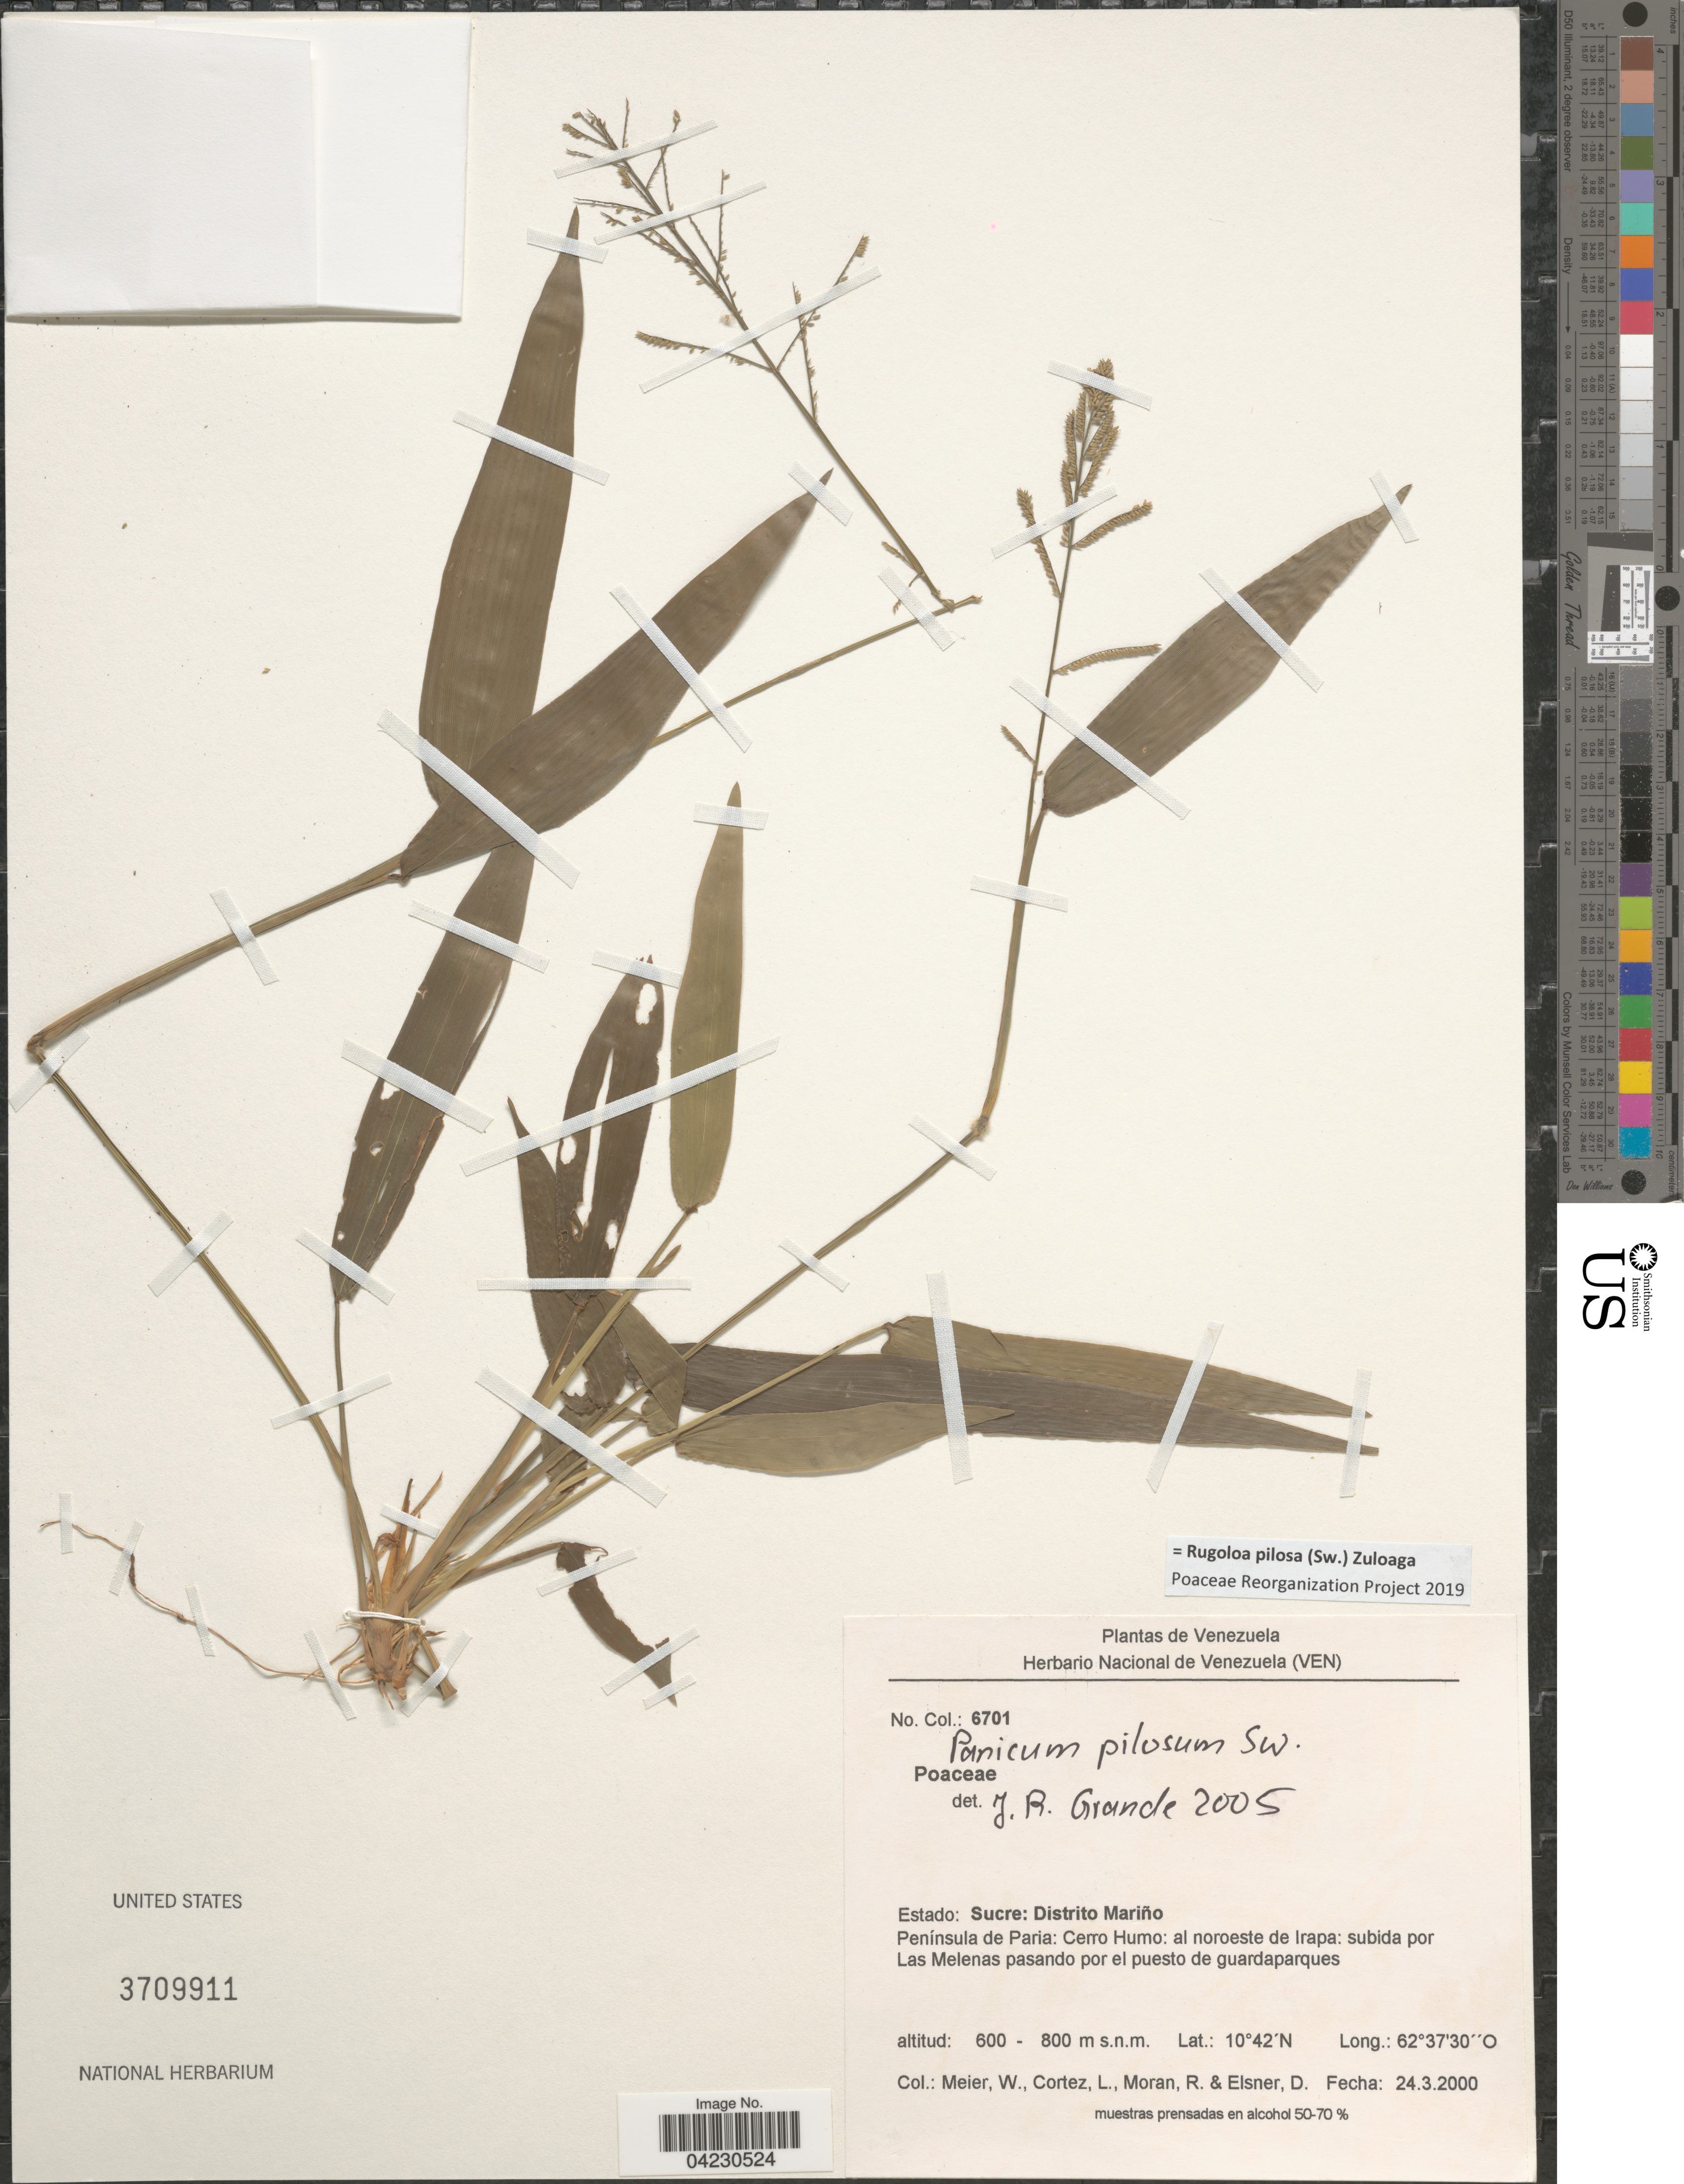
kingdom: Plantae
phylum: Tracheophyta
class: Liliopsida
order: Poales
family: Poaceae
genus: Rugoloa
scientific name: Rugoloa pilosa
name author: (Sw.) Zuloaga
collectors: W. Meier, L. Cortéz, R. Moran & D. Elsner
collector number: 6701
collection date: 2000-03-24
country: Venezuela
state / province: Sucre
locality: Distrito Mariño. Península de Paria: Cerro Humo: al noroeste de Irapa: subida por Las Melenas pasando por el puesto de guardaparques.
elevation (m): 600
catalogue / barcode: US 3709911